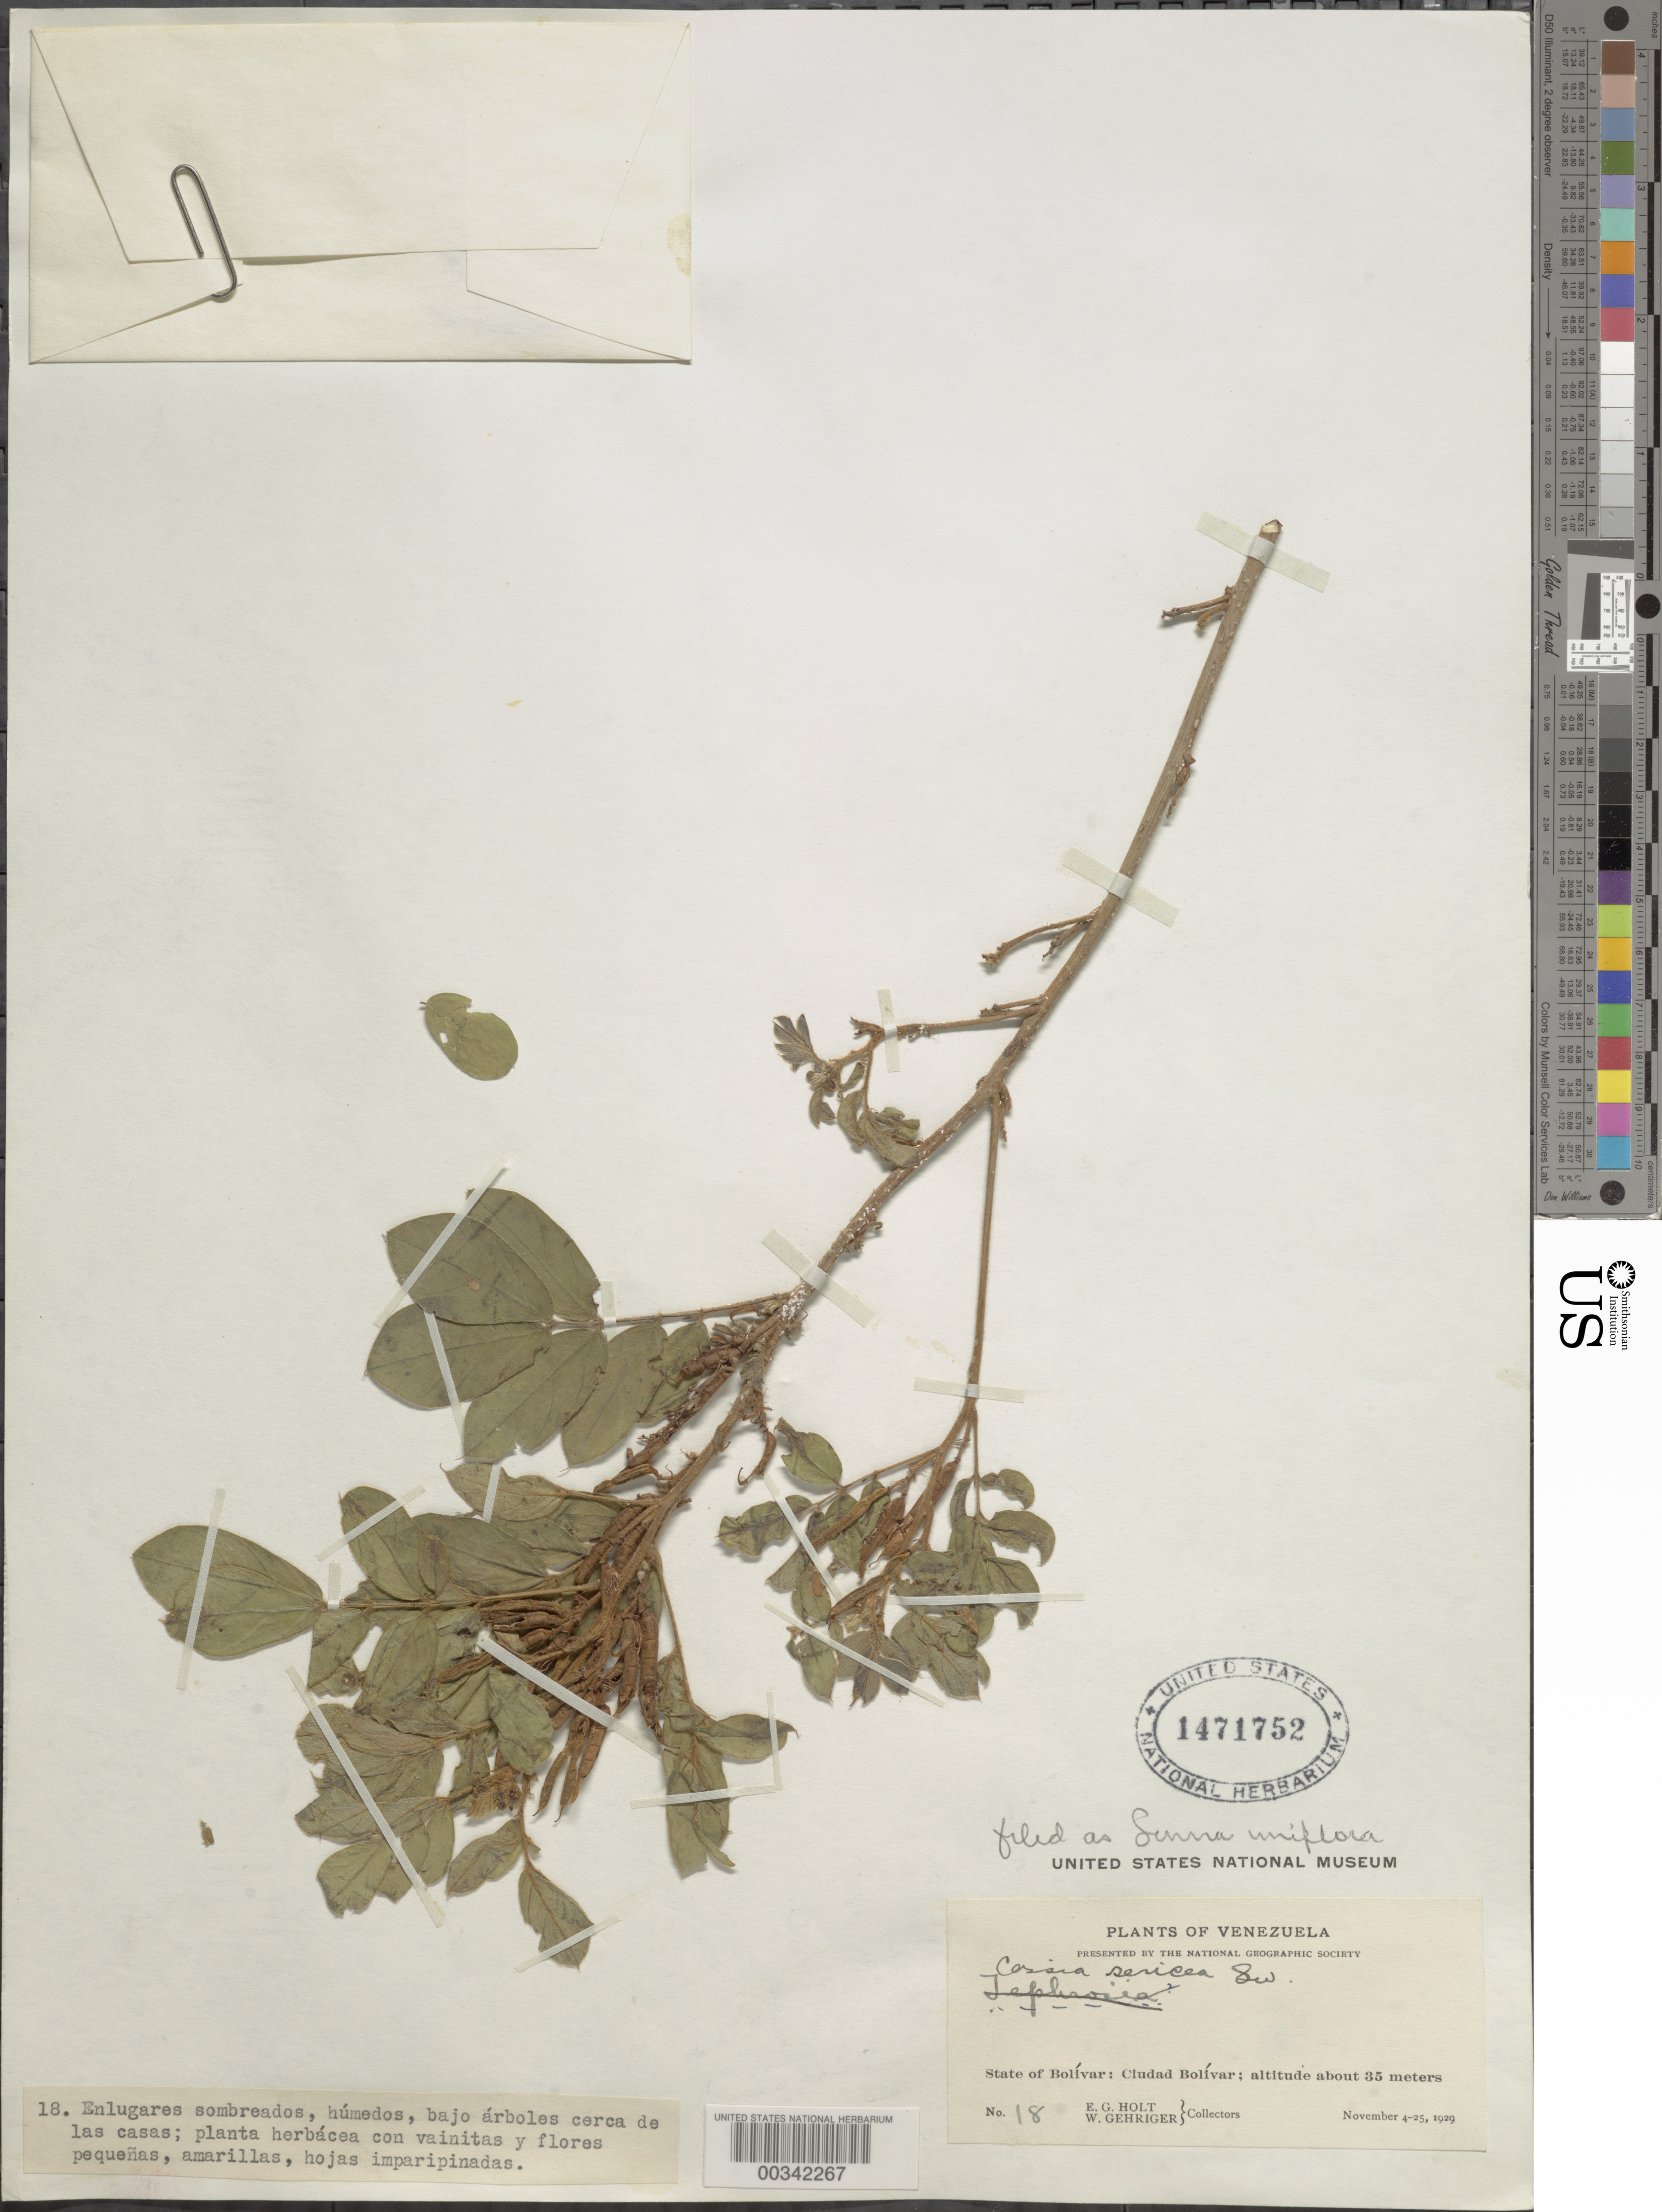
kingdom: Plantae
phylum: Tracheophyta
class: Magnoliopsida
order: Fabales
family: Fabaceae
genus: Senna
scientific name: Senna uniflora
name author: (Mill.) H.S. Irwin & Barneby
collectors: E. Holt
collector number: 18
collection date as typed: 04 Nov 1929 to 25 Nov 1929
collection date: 1929-11-04/1929-11-25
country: Venezuela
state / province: Bolivar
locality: Ciudad bolivar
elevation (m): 35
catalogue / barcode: US 1471752